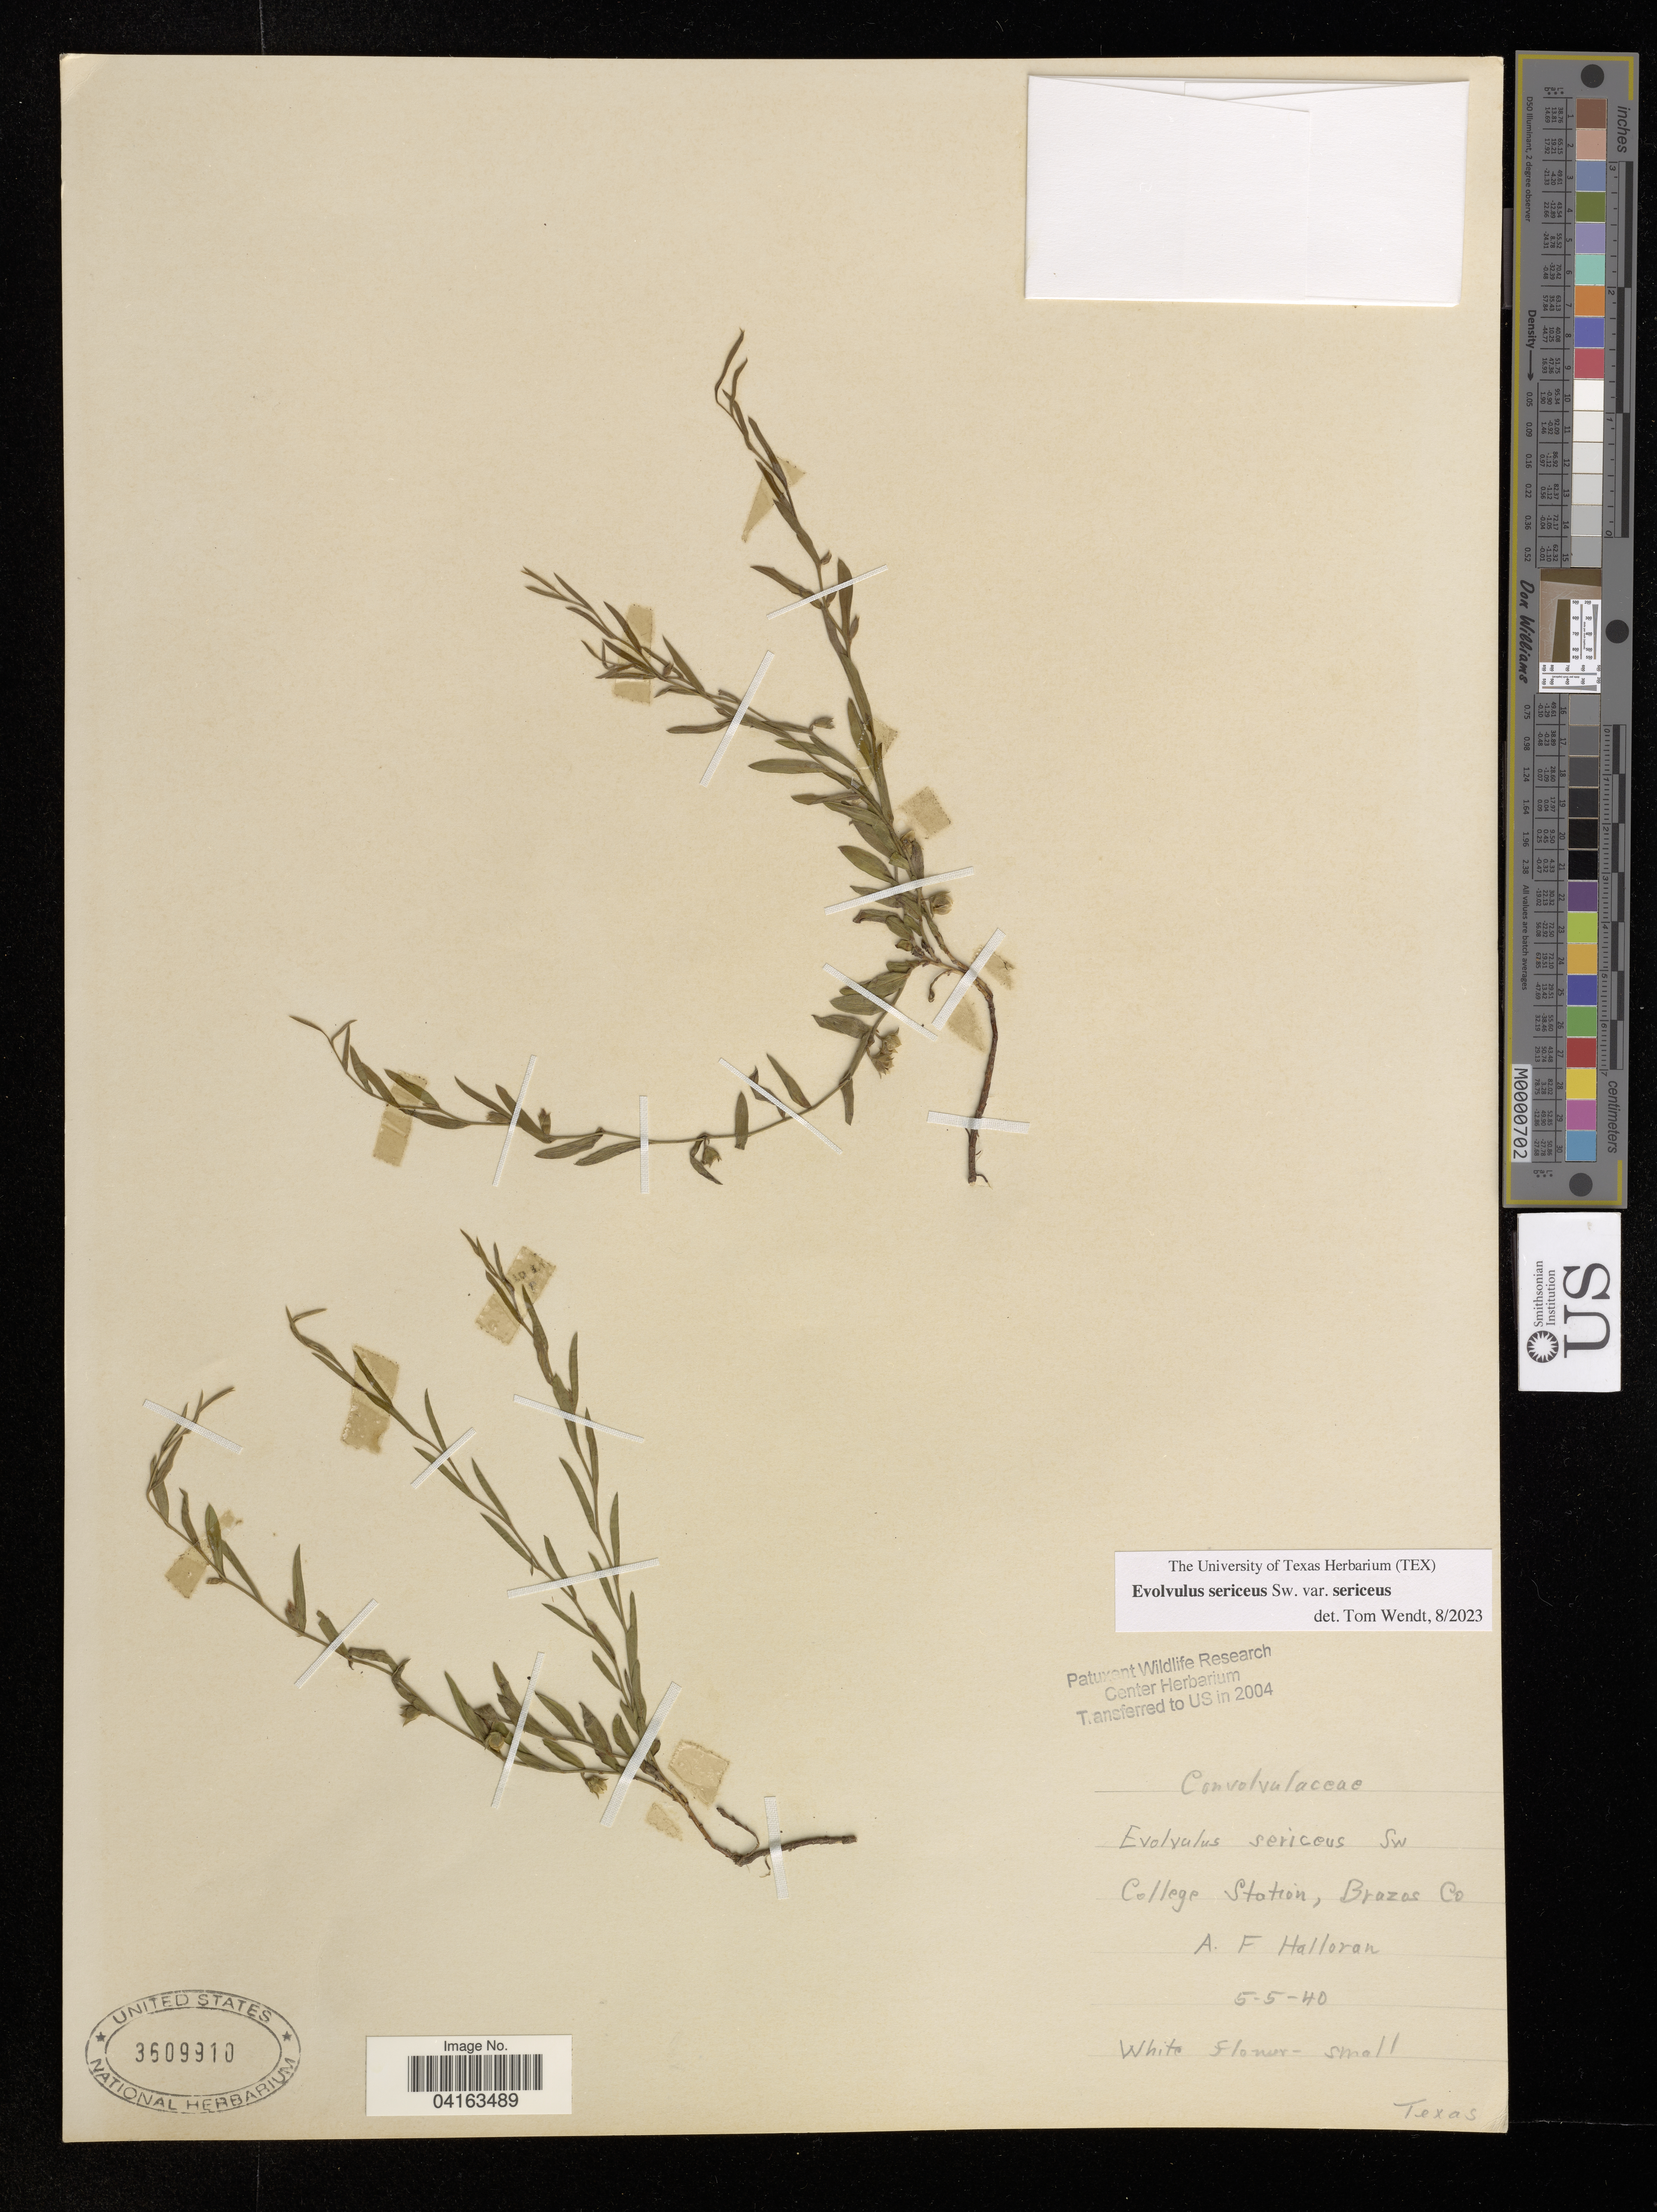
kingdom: Plantae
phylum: Tracheophyta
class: Magnoliopsida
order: Solanales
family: Convolvulaceae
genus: Evolvulus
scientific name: Evolvulus sericeus var. sericeus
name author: Sw.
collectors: A. Halloran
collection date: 1940-05-05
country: United States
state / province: Texas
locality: College Station, Brazas Co.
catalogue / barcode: US 3609910